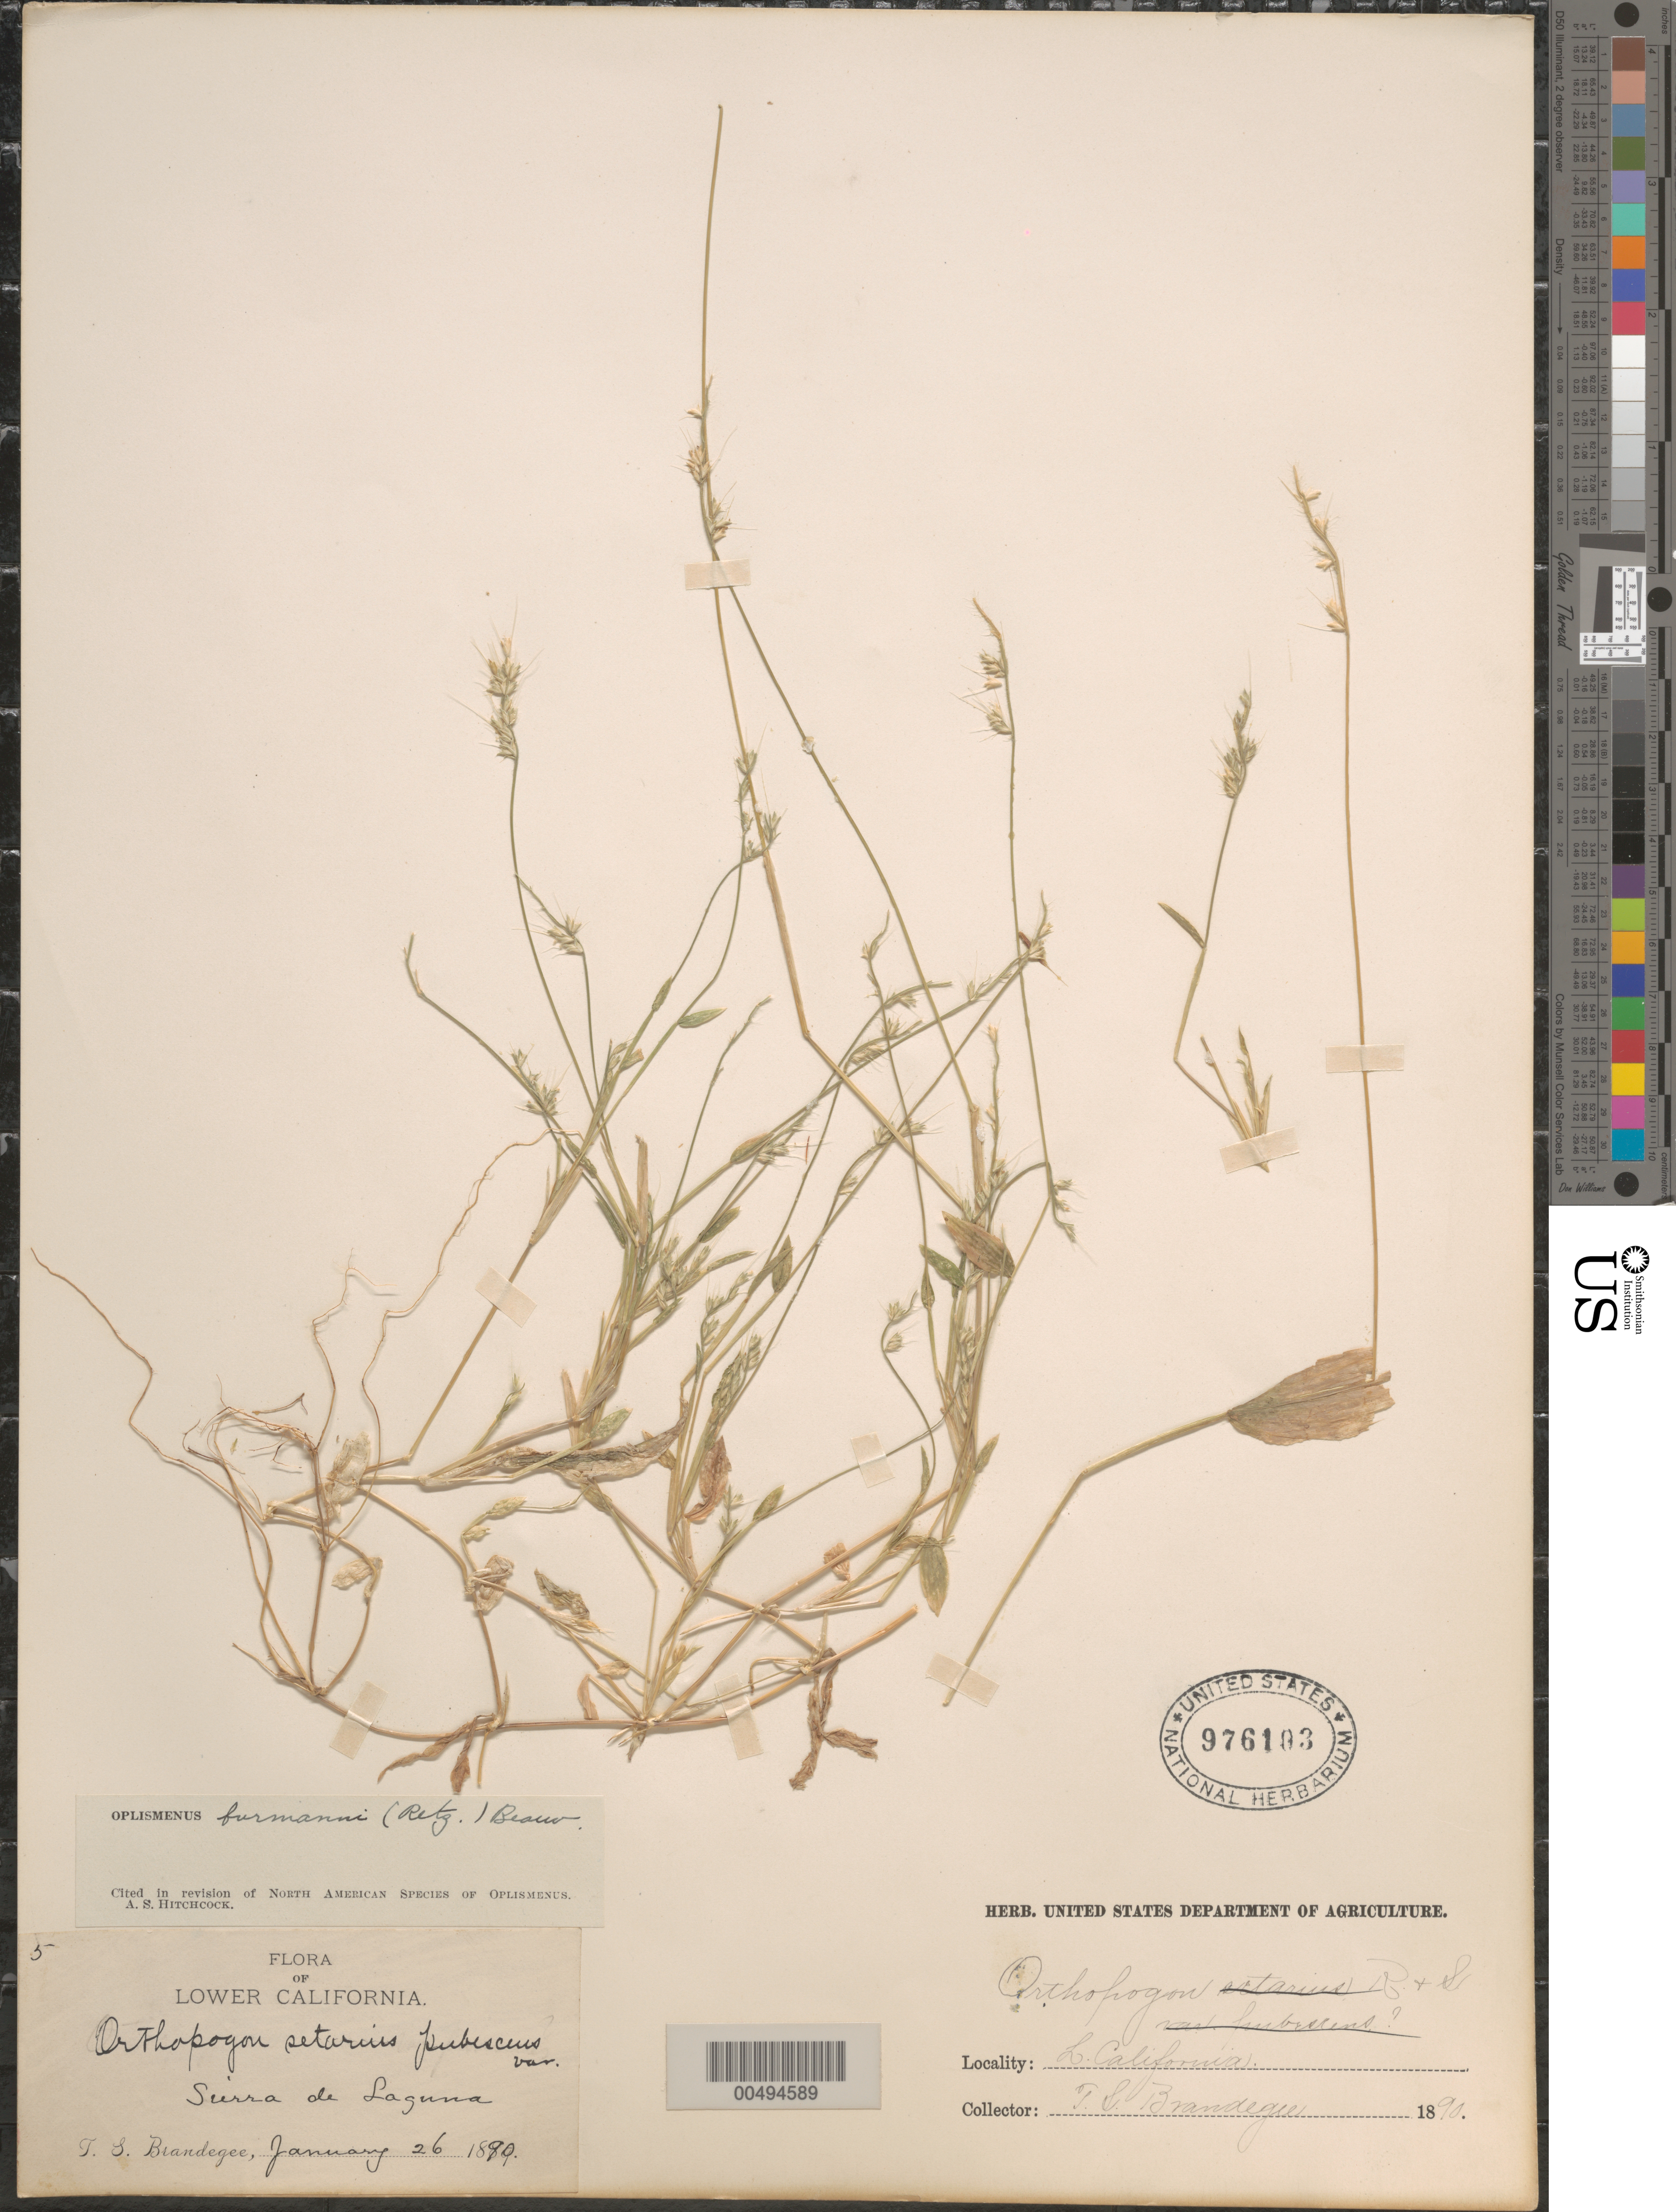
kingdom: Plantae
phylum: Tracheophyta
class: Liliopsida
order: Poales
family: Poaceae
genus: Oplismenus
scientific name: Oplismenus burmannii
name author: (Retz.) P. Beauv.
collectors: T. S. Brandegee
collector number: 5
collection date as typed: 26 Jan 1890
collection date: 1890-01-26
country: Mexico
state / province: Baja California Sur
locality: Sierra de Laguna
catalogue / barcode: US 976103